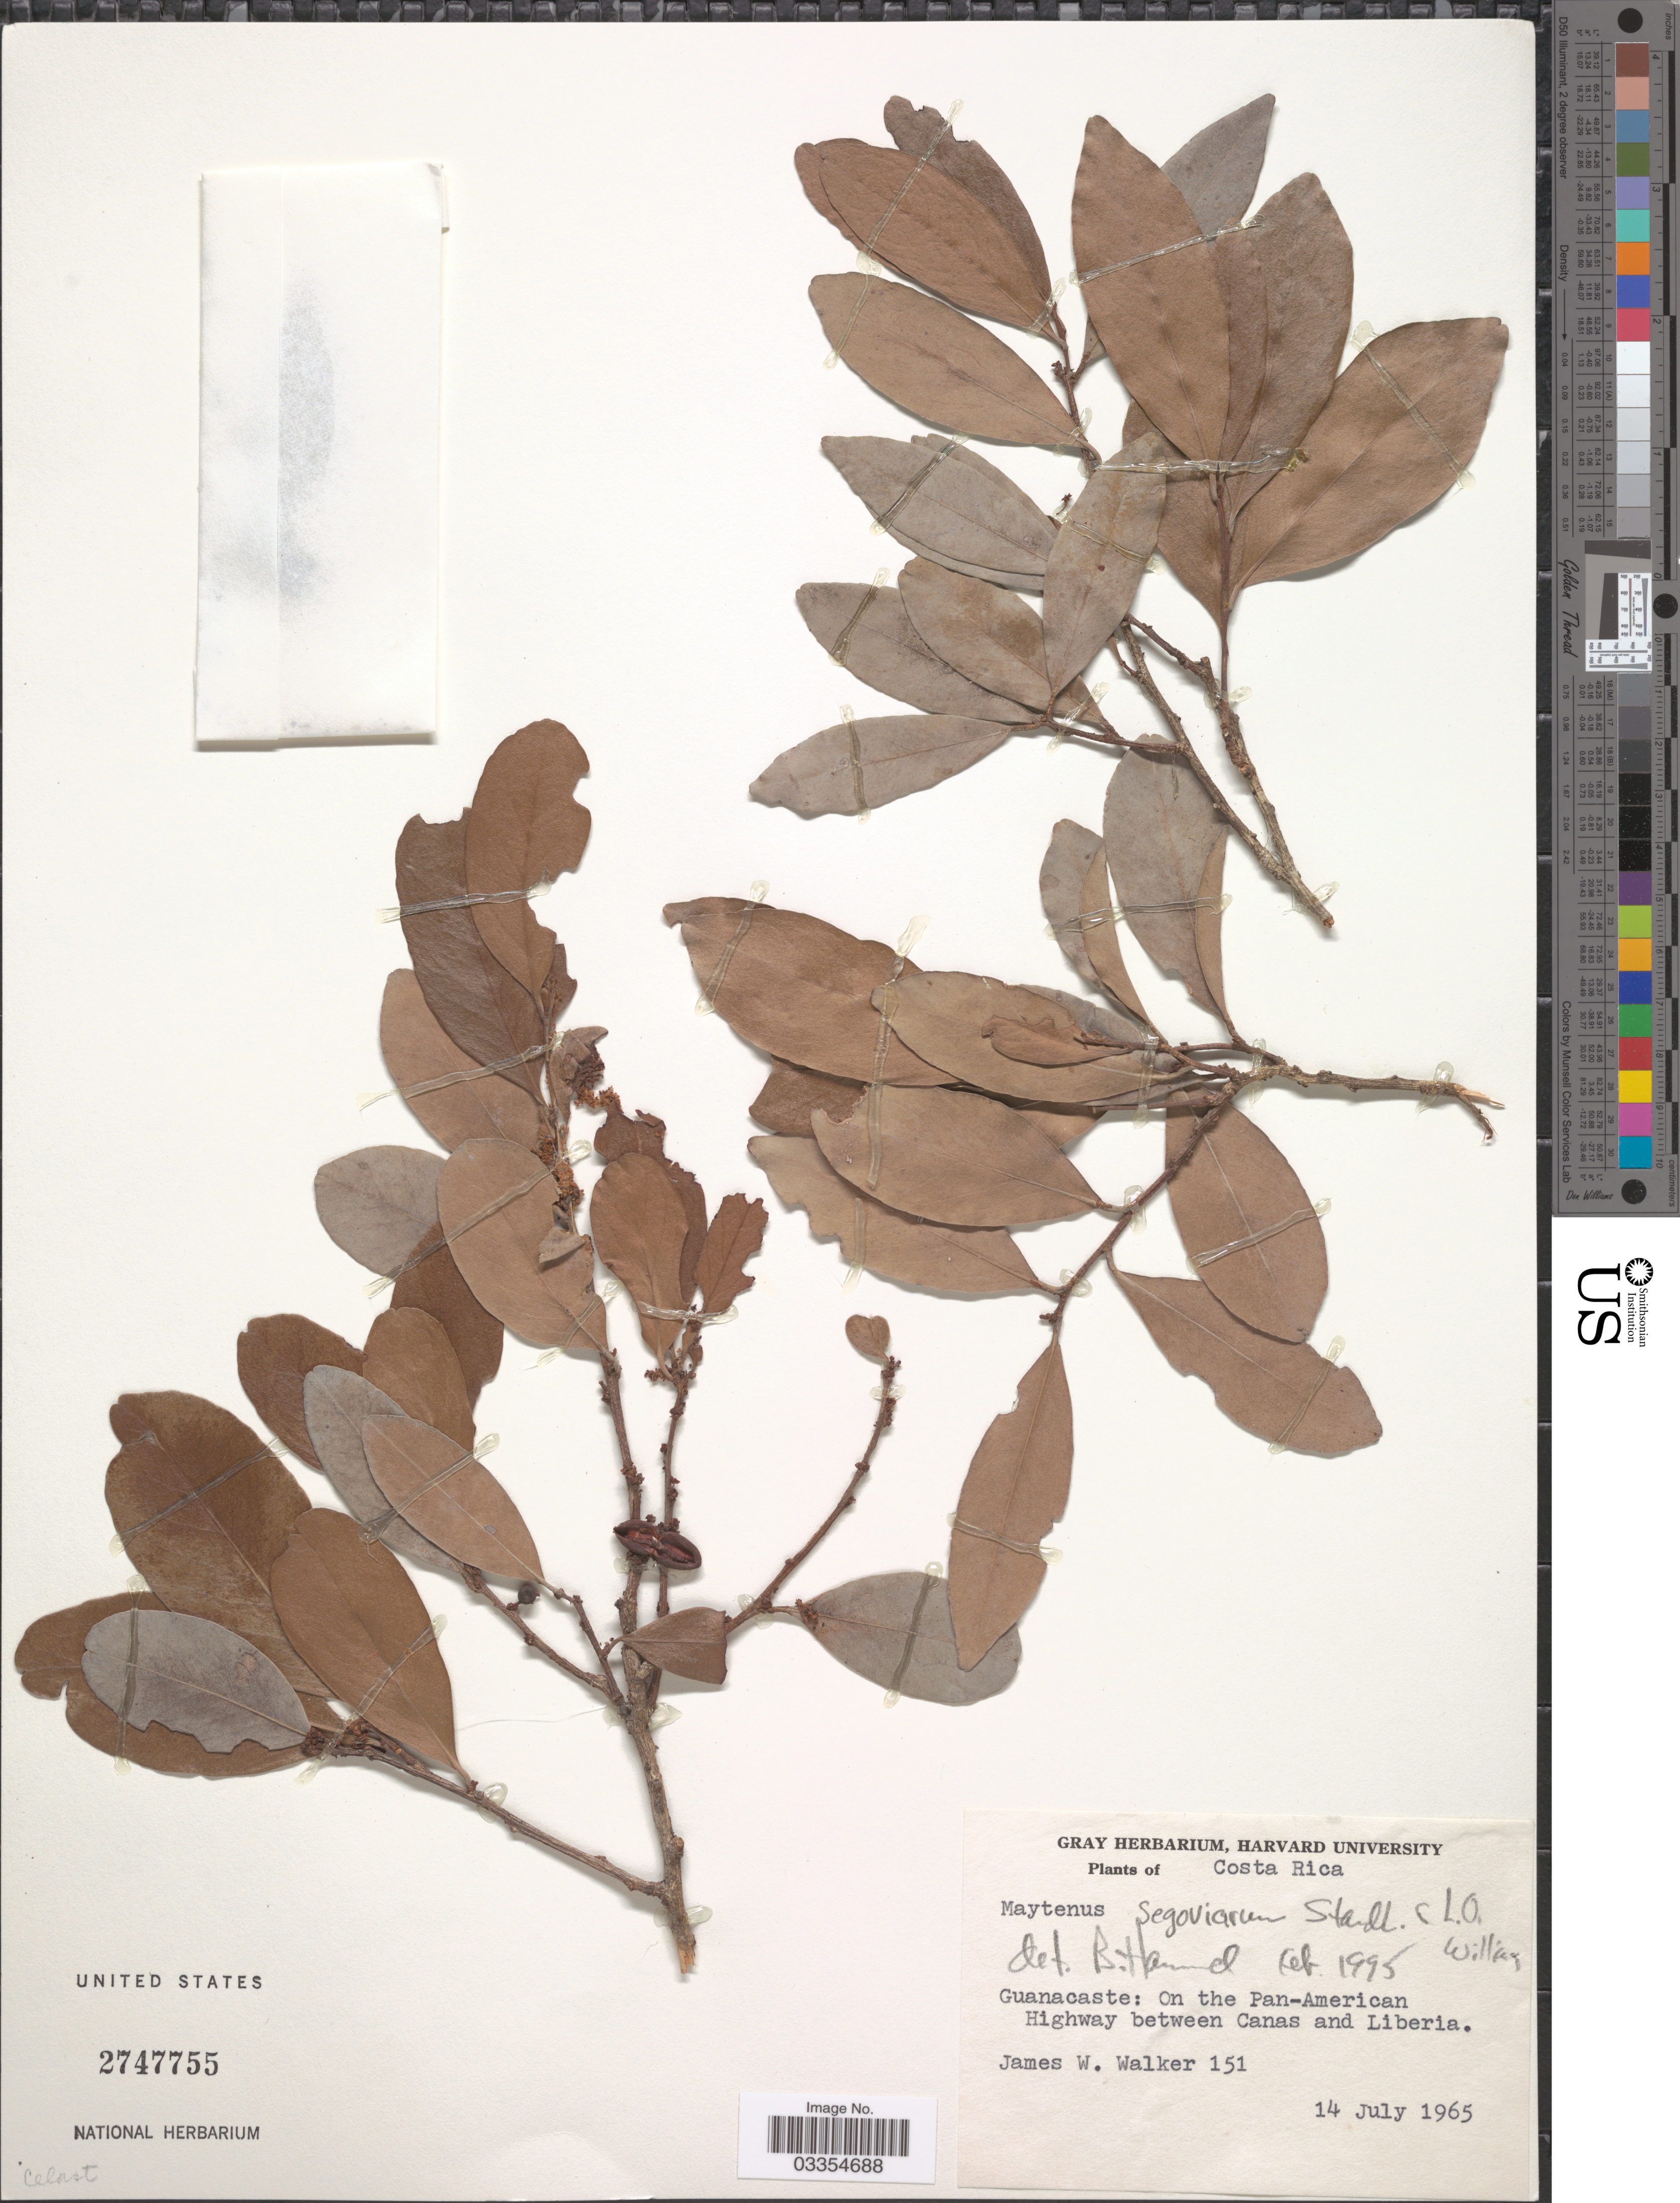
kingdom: Plantae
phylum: Tracheophyta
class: Magnoliopsida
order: Celastrales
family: Celastraceae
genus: Maytenus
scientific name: Maytenus segoviarum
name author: Standl. & L.O. Williams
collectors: J. W. Walker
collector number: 151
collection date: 1965-07-14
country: Costa Rica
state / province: Guanacaste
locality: On the Pan-American Highway between Canas and Liberia.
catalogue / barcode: US 2747755